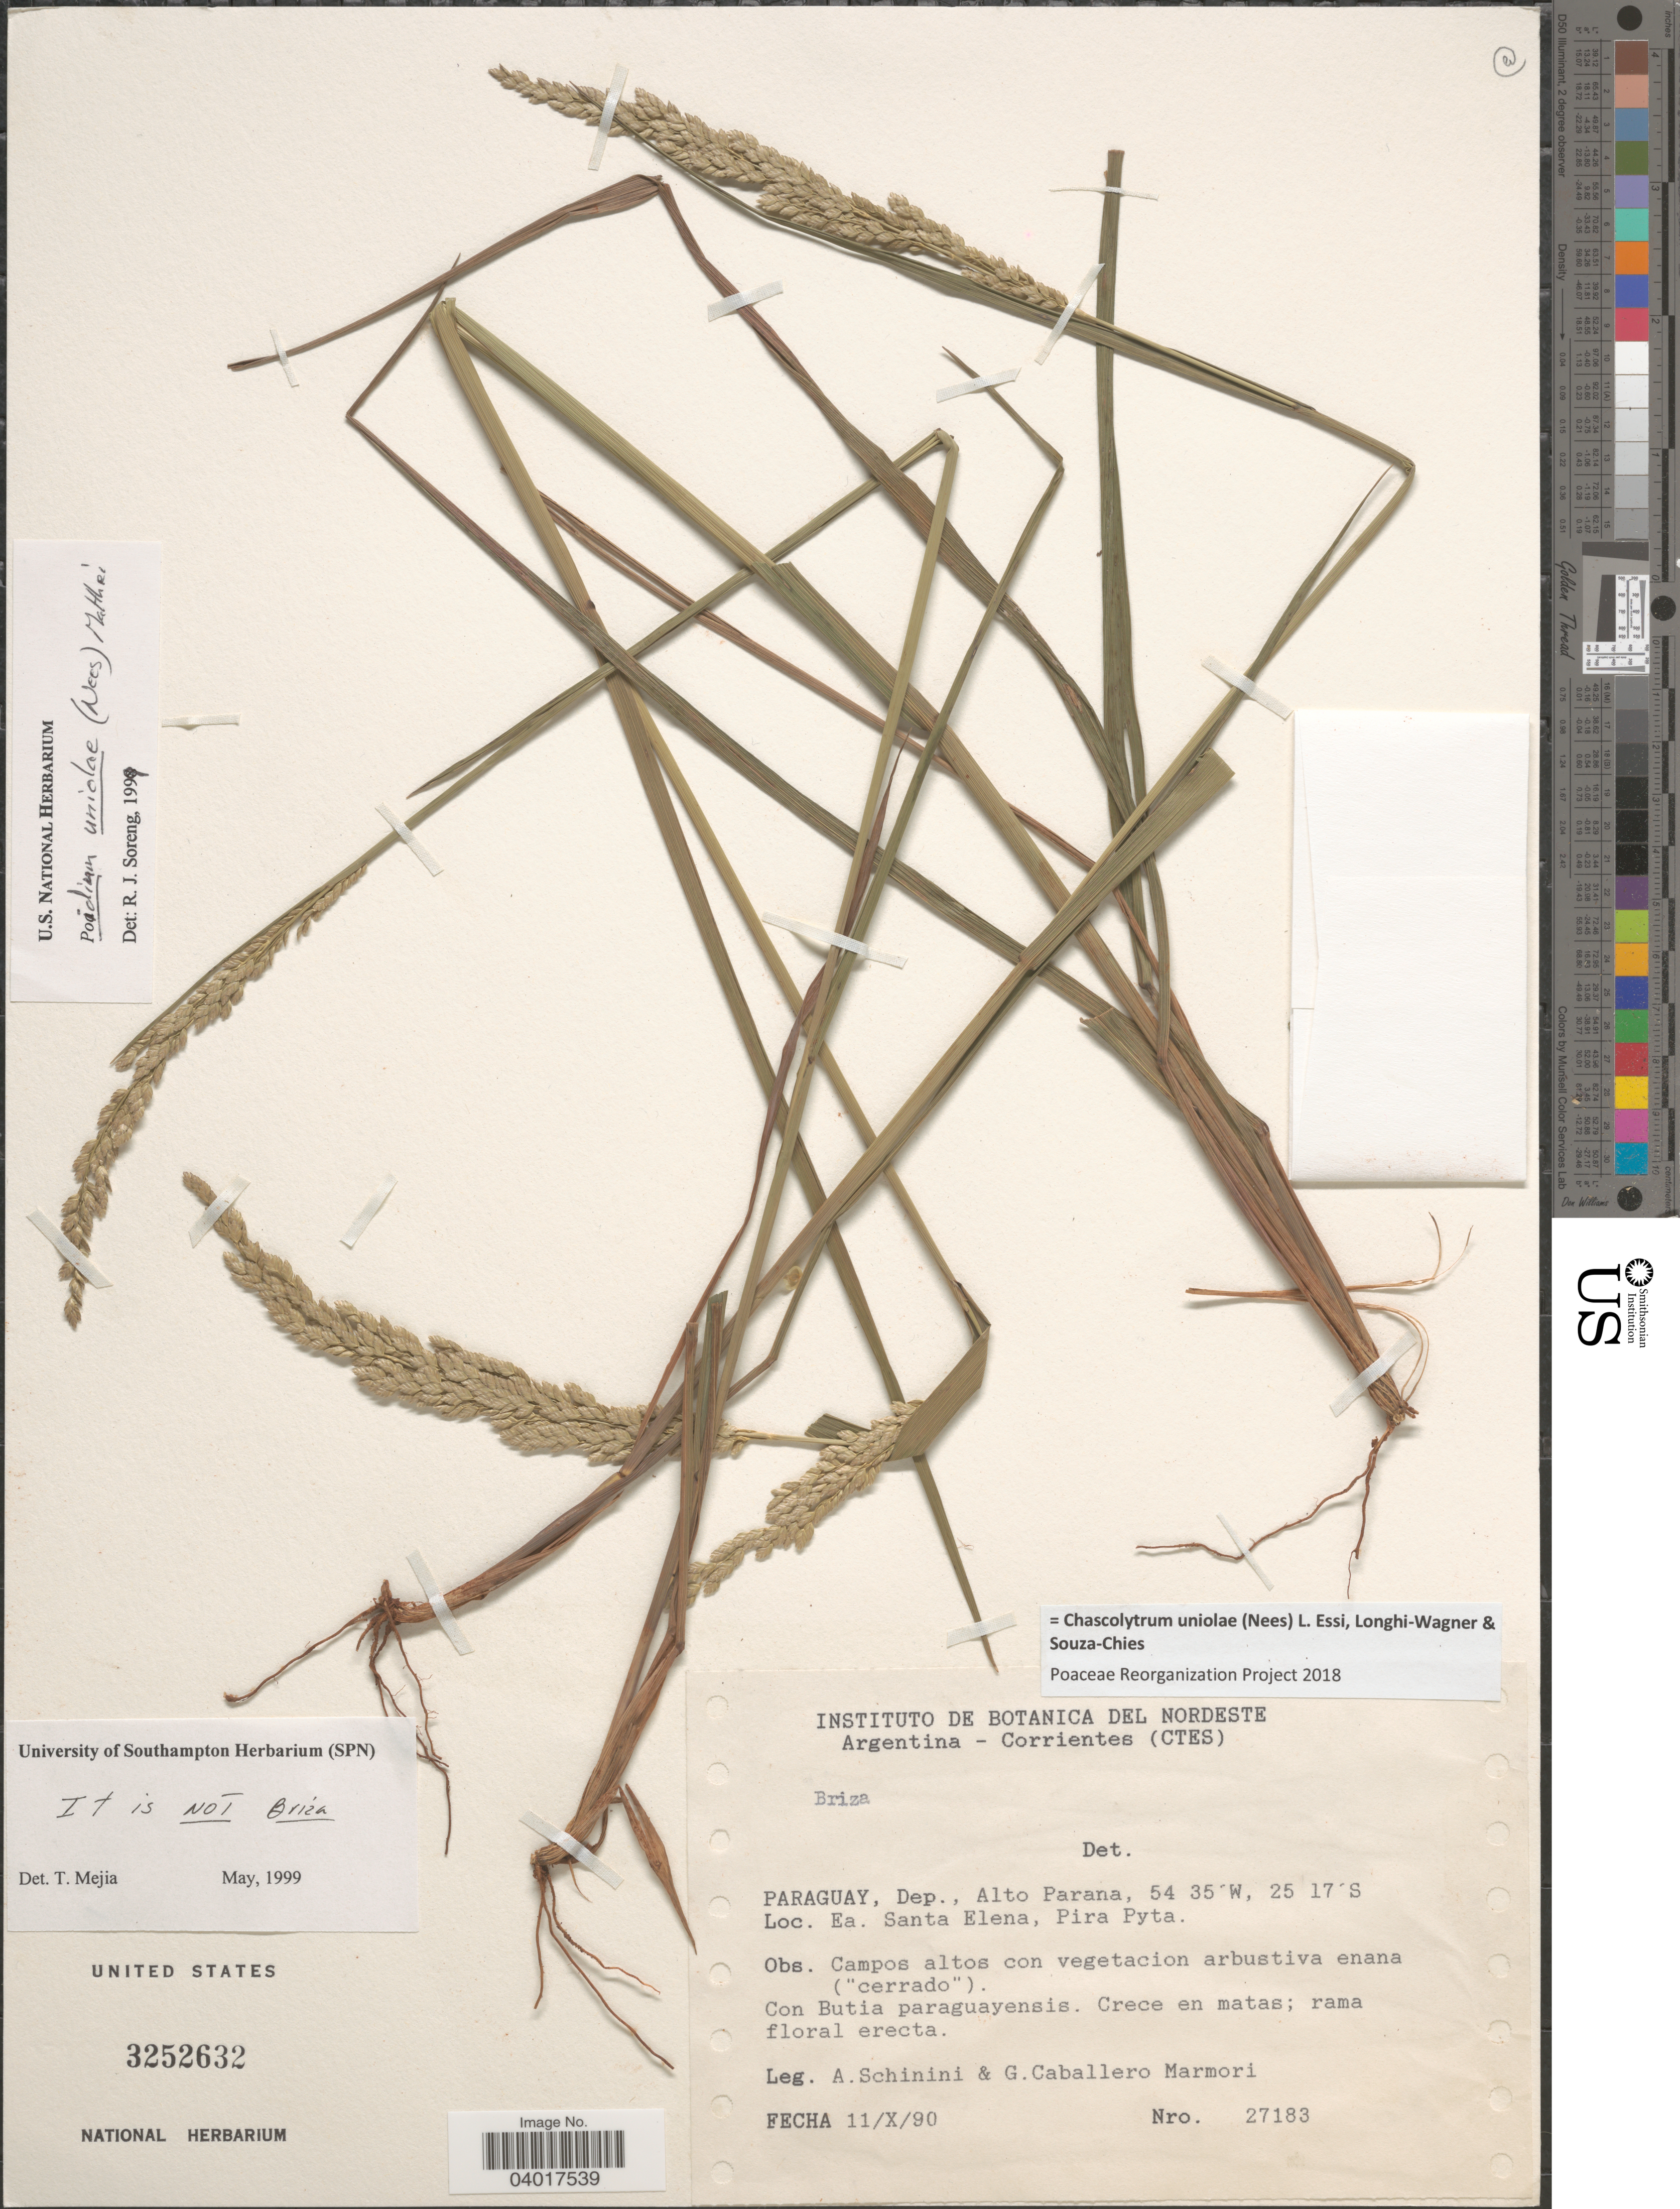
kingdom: Plantae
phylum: Tracheophyta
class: Liliopsida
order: Poales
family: Poaceae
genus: Chascolytrum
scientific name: Chascolytrum uniolae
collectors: A. Schinini & G. Caballero Marmori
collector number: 27183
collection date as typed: Transcribed d/m/y: 11/10/90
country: Paraguay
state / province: Alto Parana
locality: Dep. Alto Parana. Ea. Santa Elena, pira Pyta.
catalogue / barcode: US 3252632